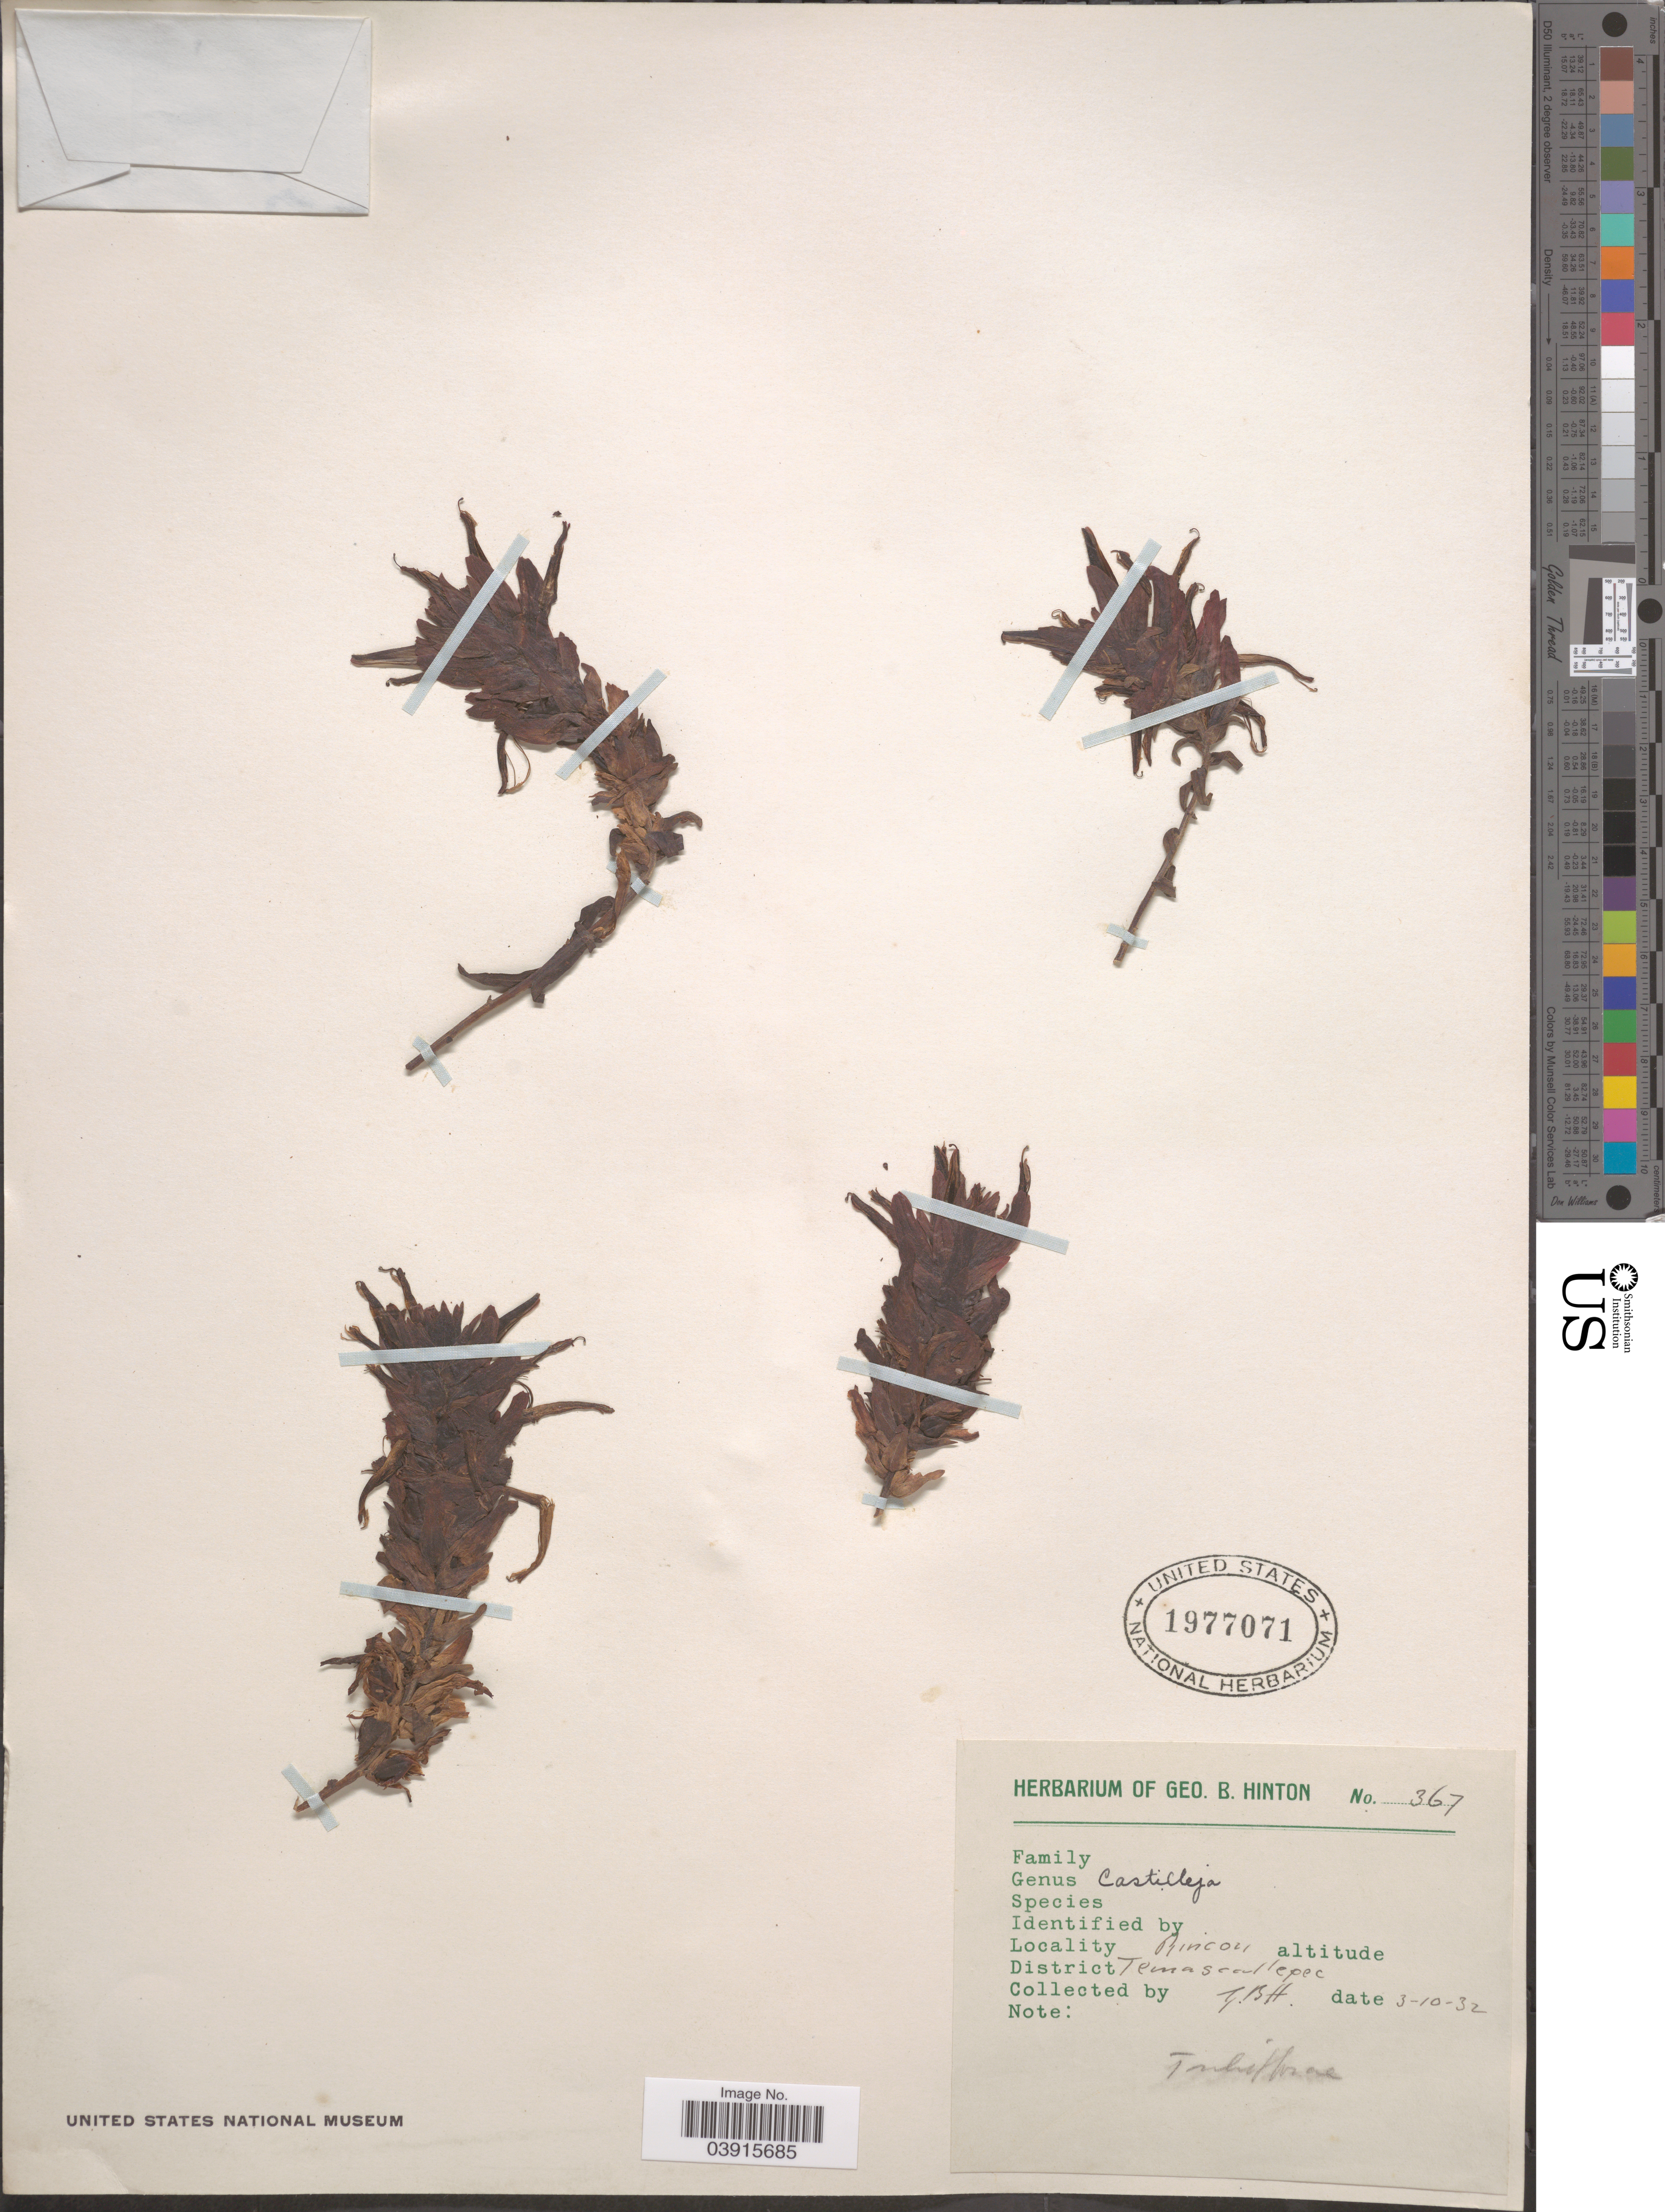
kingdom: Plantae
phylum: Tracheophyta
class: Magnoliopsida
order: Lamiales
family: Orobanchaceae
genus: Castilleja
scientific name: Castilleja tenuiflora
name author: Benth.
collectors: G. B. Hinton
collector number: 367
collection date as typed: Transcribed d/m/y: 3/10/32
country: Mexico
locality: Rincon, District Temascaltepec.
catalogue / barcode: US 1977071